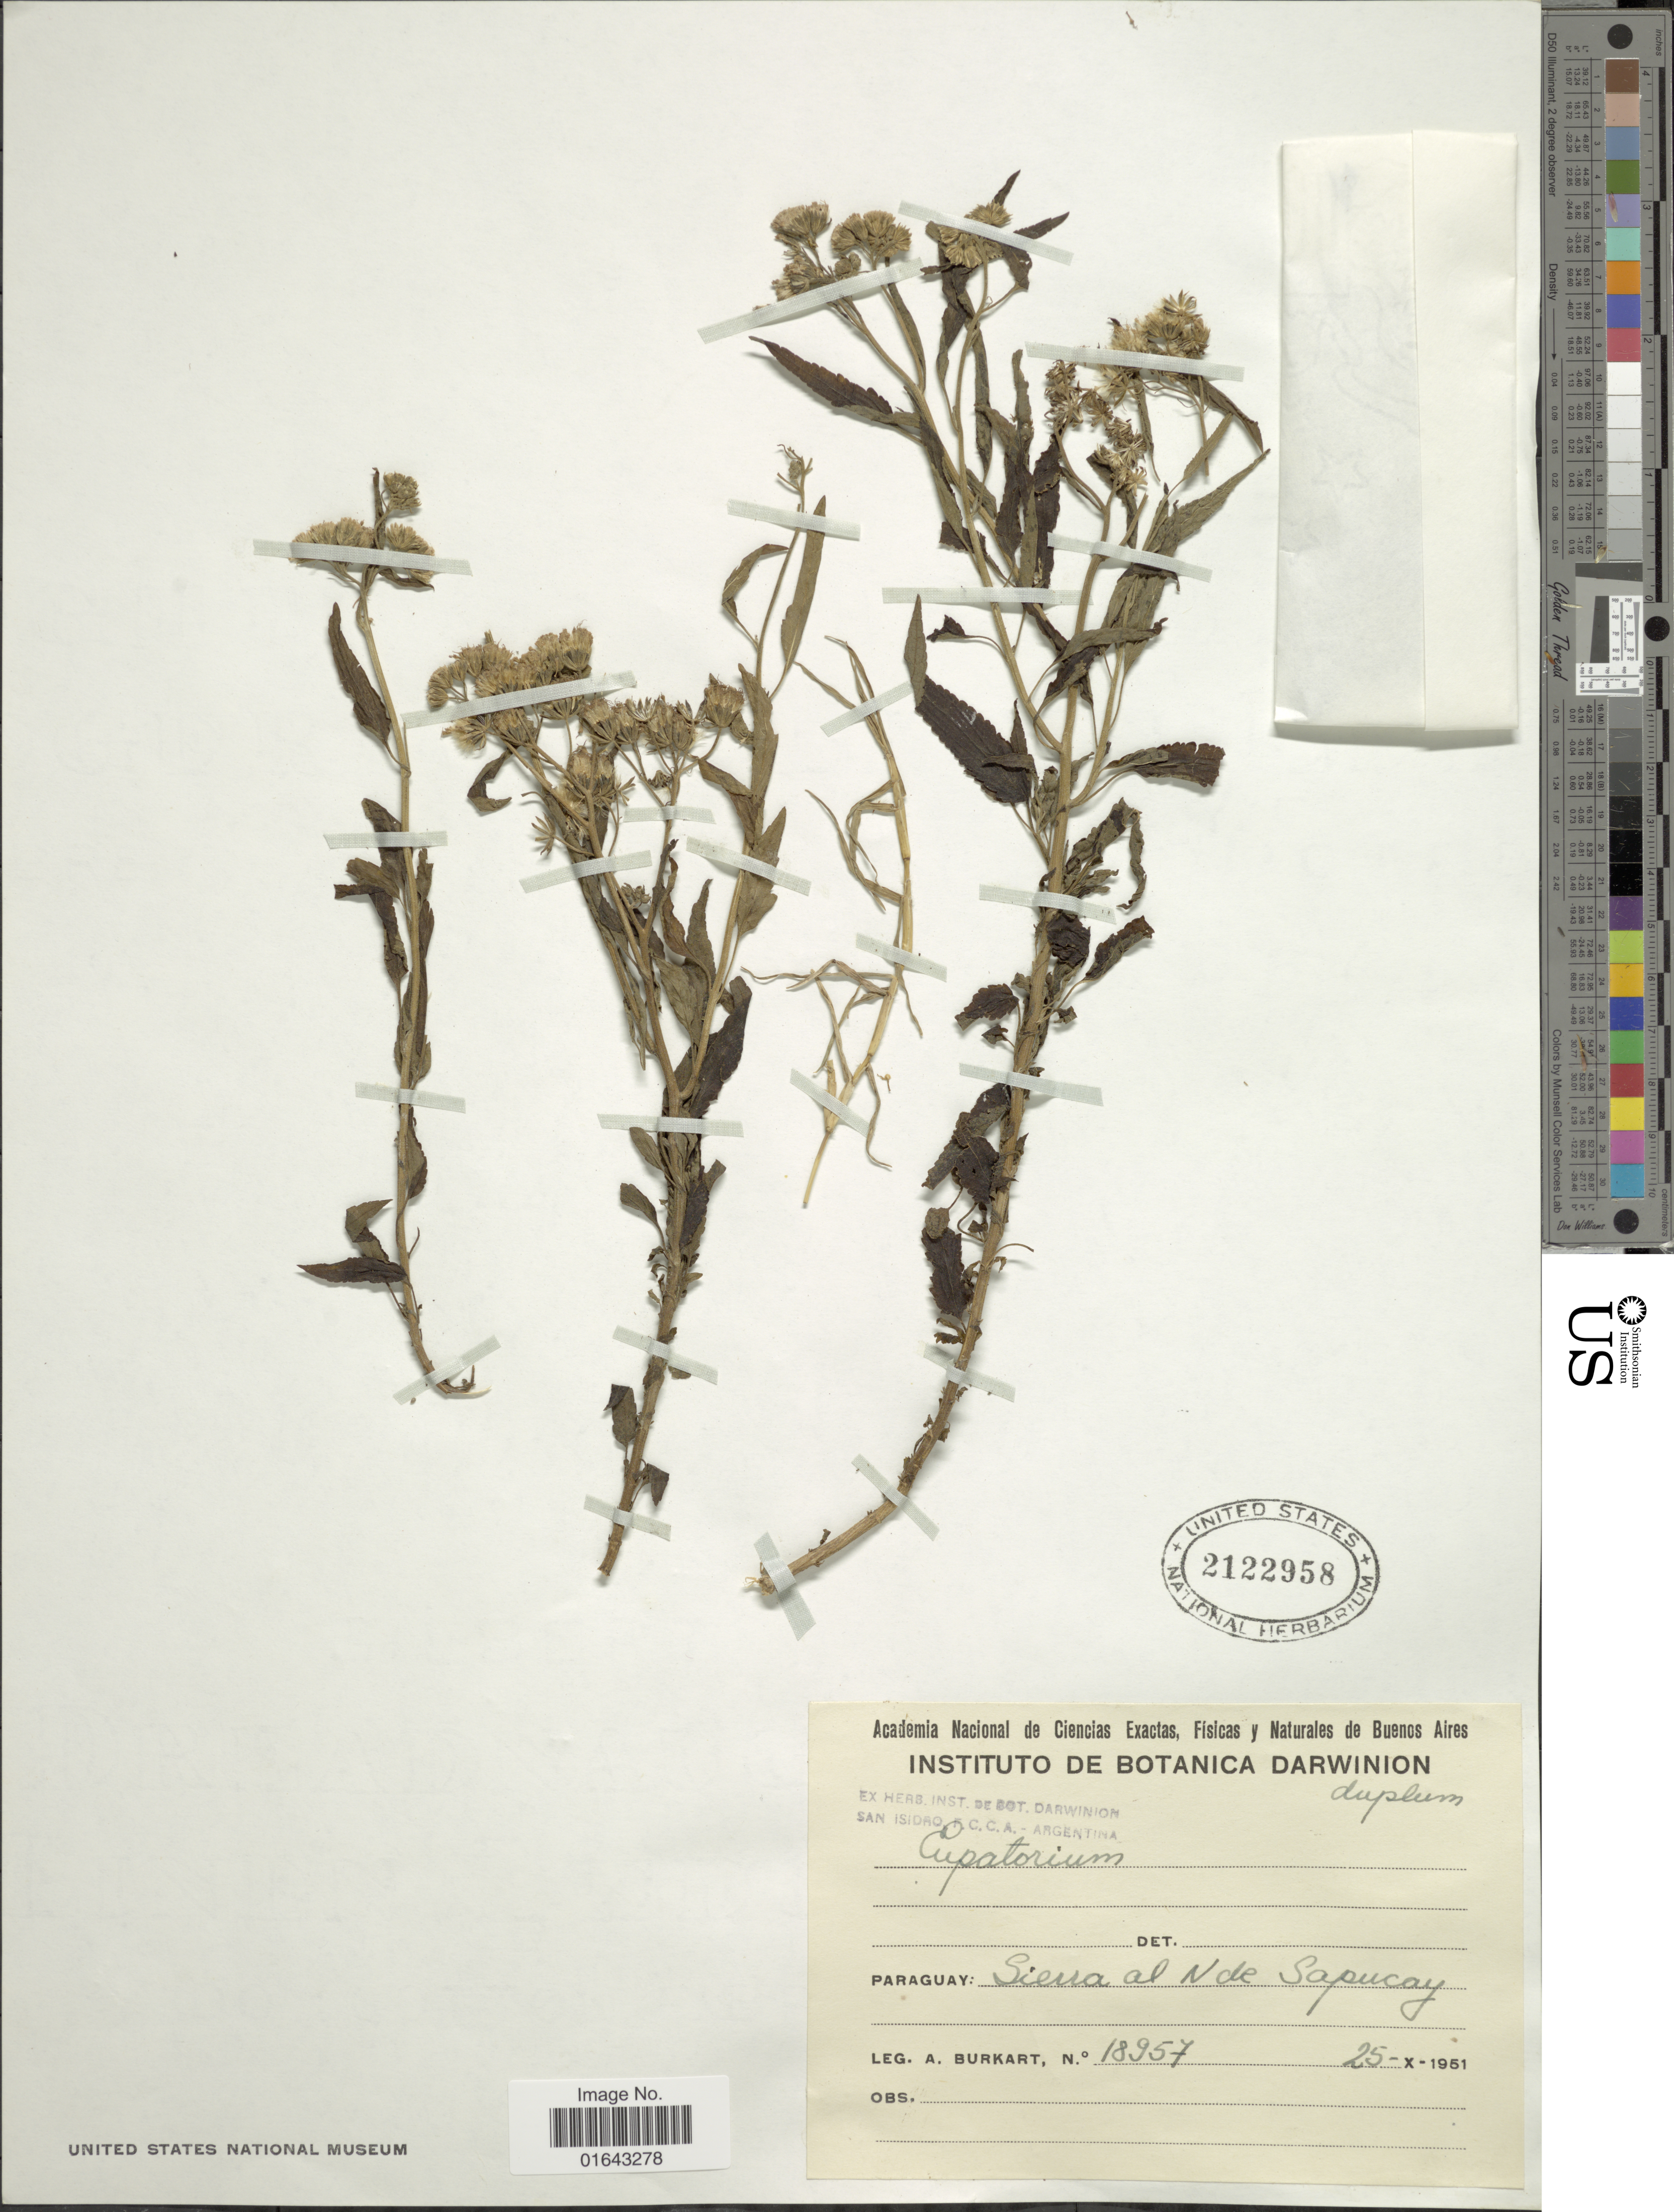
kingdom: Plantae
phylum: Tracheophyta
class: Magnoliopsida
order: Asterales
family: Asteraceae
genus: Trichogonia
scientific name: Trichogonia fiebrigii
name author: Mattf. in Pilg.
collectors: A. E. Burkart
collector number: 18957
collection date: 1951-10-25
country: Paraguay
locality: Sierra al N de Sapucay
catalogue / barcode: US 2122958